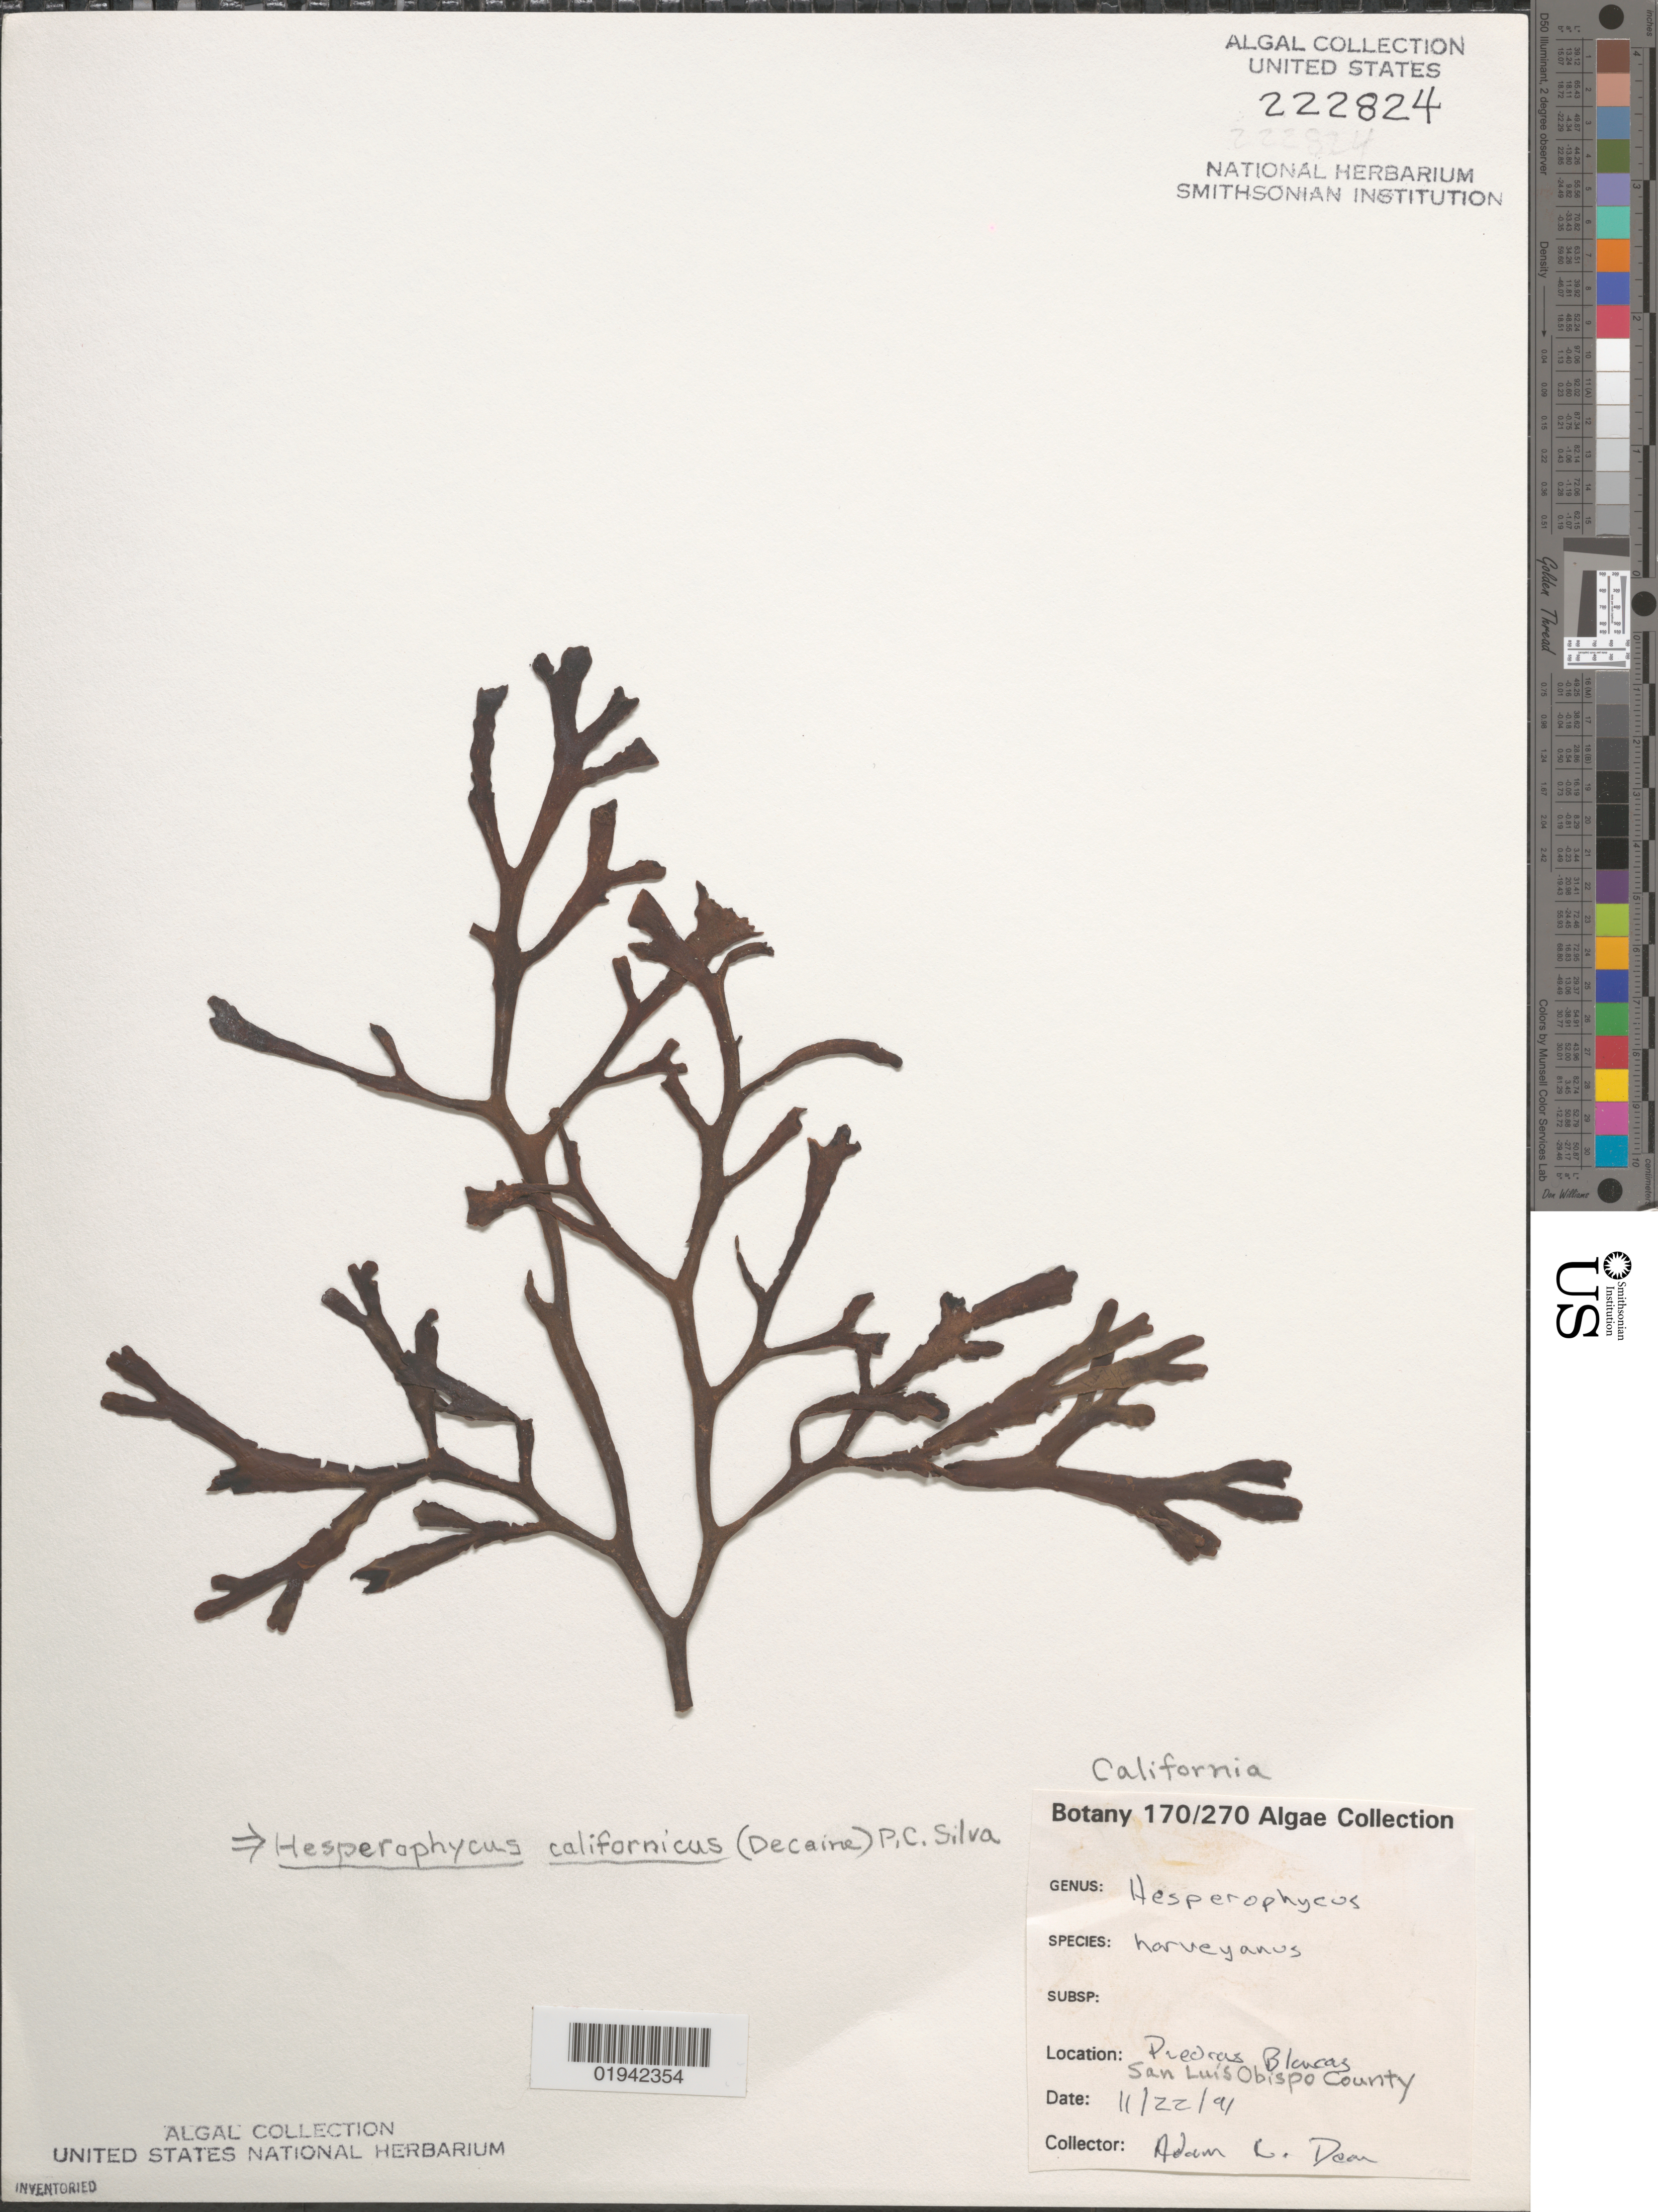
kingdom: Chromista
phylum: Ochrophyta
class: Phaeophyceae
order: Fucales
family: Fucaceae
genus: Hesperophycus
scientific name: Hesperophycus californicus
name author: P.C. Silva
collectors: A. Dean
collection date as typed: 22 Nov 1991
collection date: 1991-11-22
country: United States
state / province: California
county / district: San Luis Obispo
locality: Piedras Blancas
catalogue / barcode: US 222824